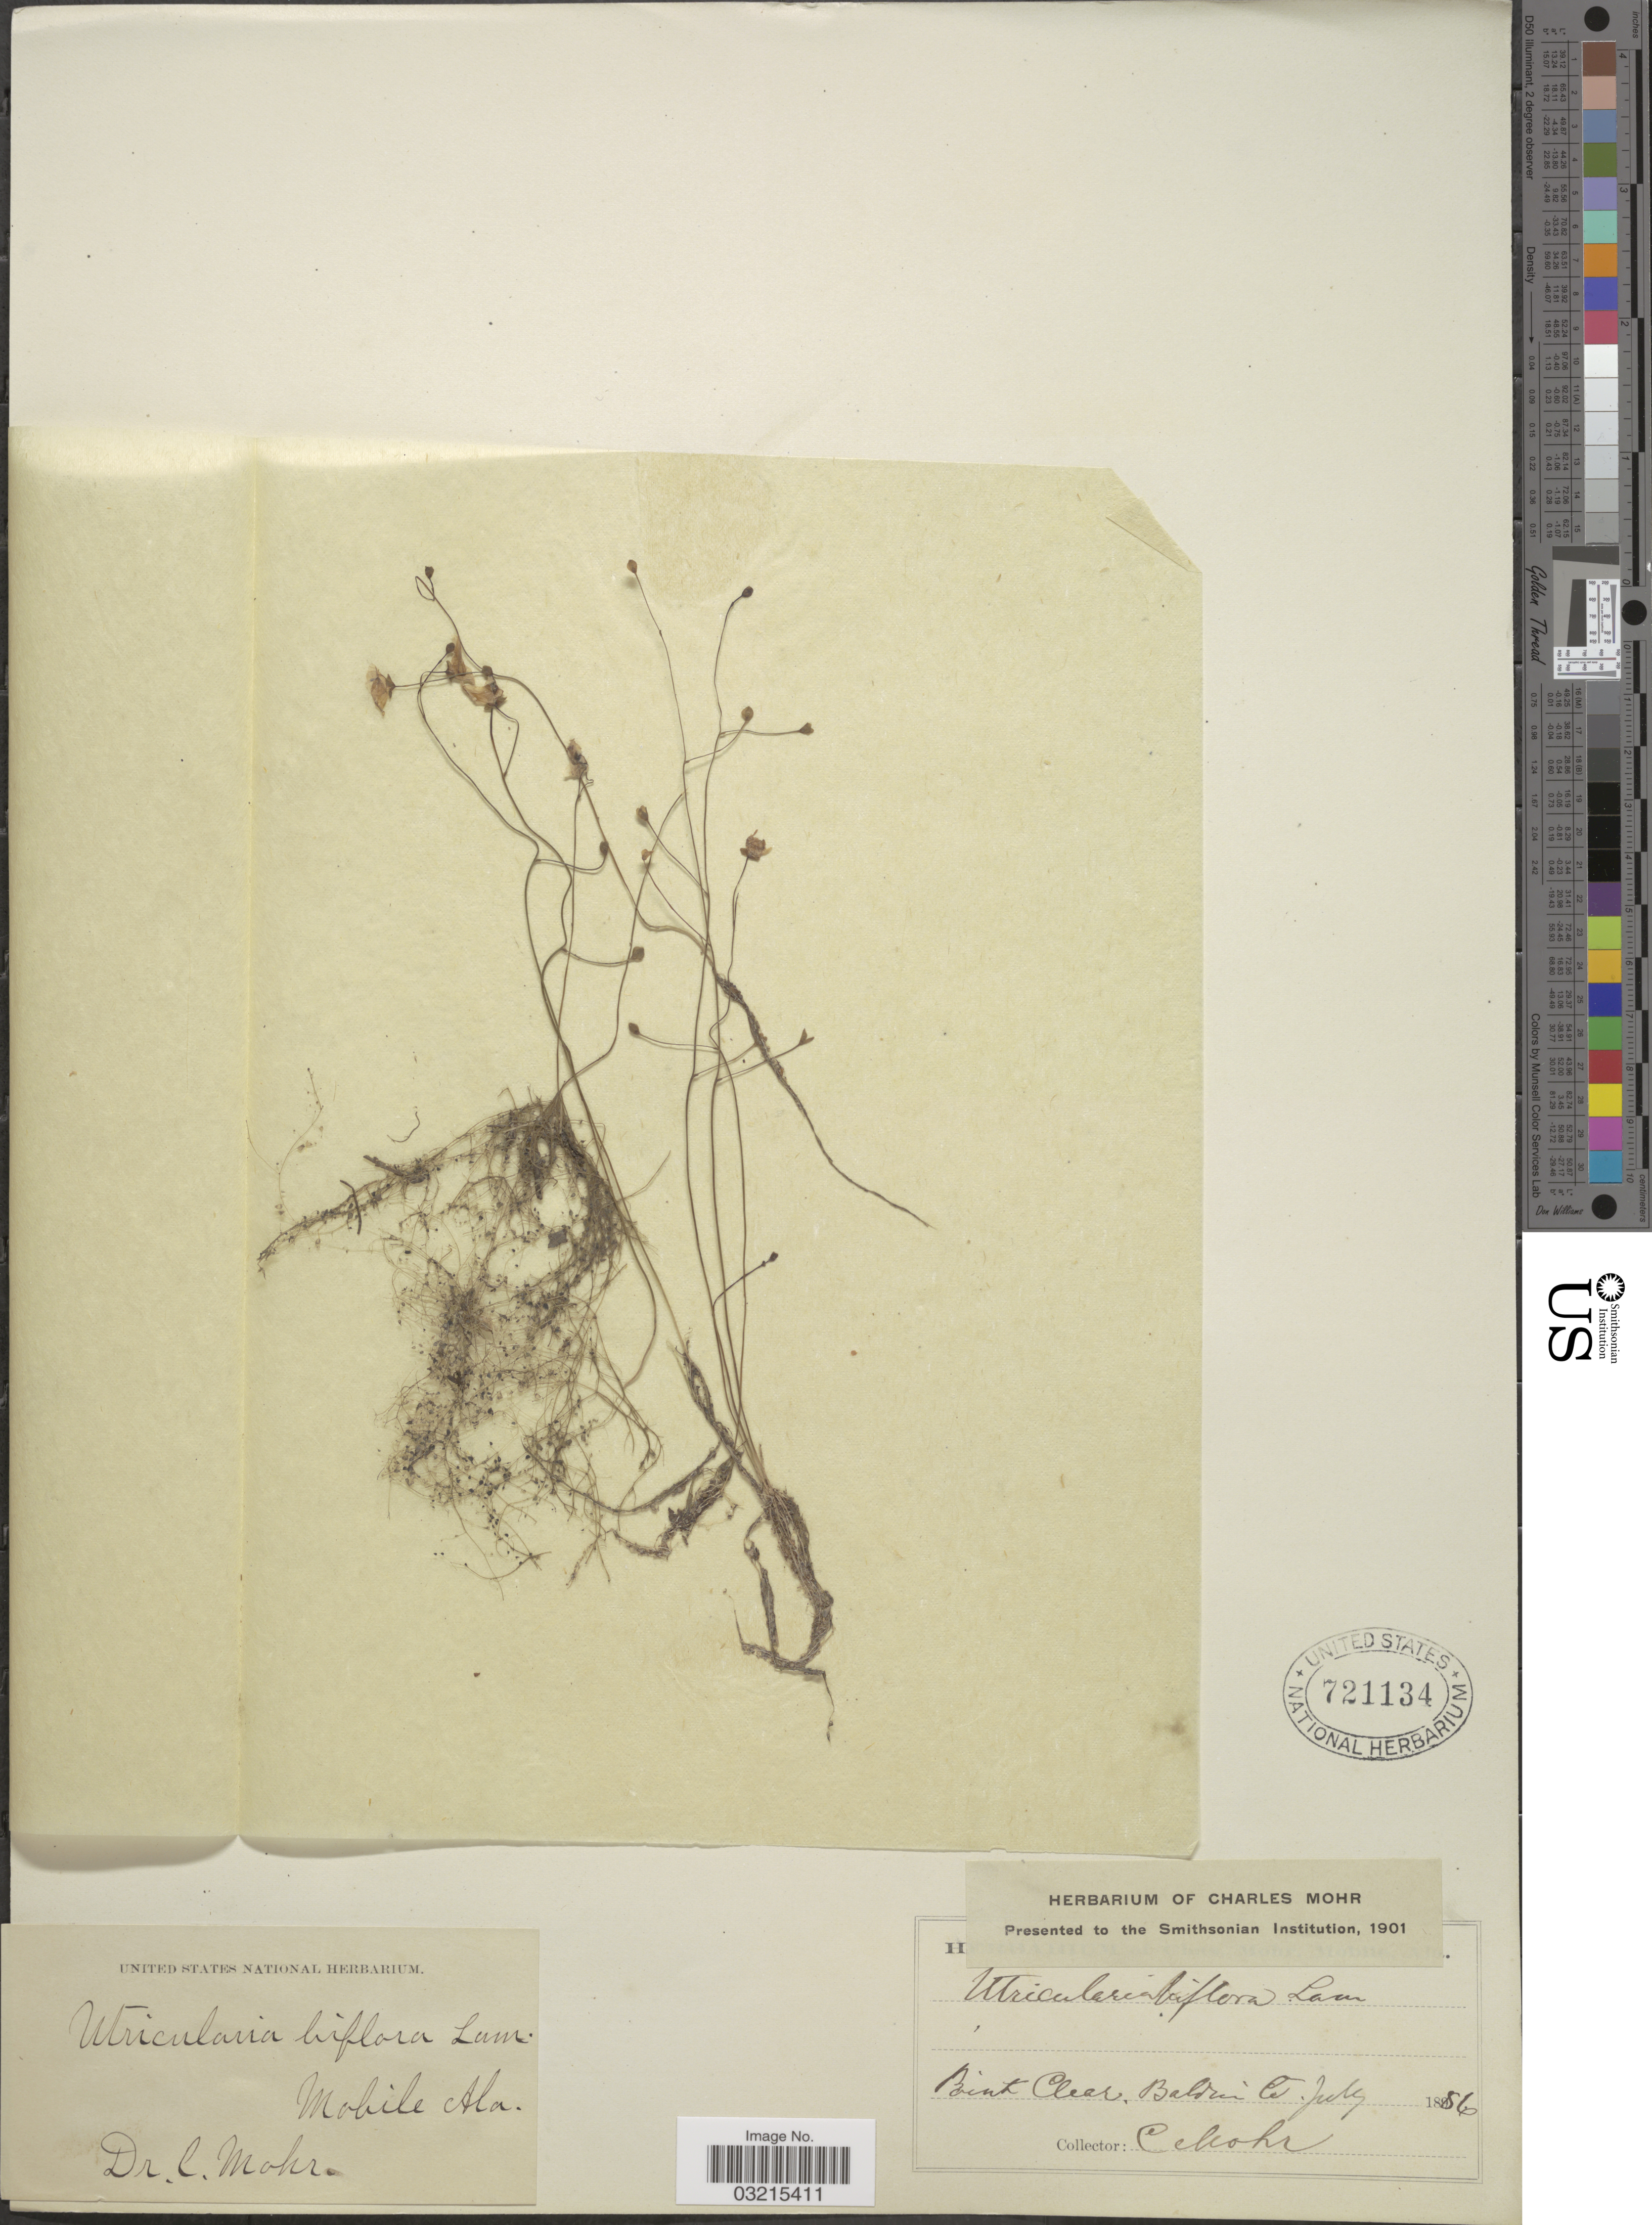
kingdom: Plantae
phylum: Tracheophyta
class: Magnoliopsida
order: Lamiales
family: Lentibulariaceae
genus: Utricularia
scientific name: Utricularia macrorhyncha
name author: Barnhart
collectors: Mohr, C. T. (herbarium)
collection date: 1856-07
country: United States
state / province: Alabama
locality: Mobile Ala. Point Clear Baldwin Co.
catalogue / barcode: US 721134